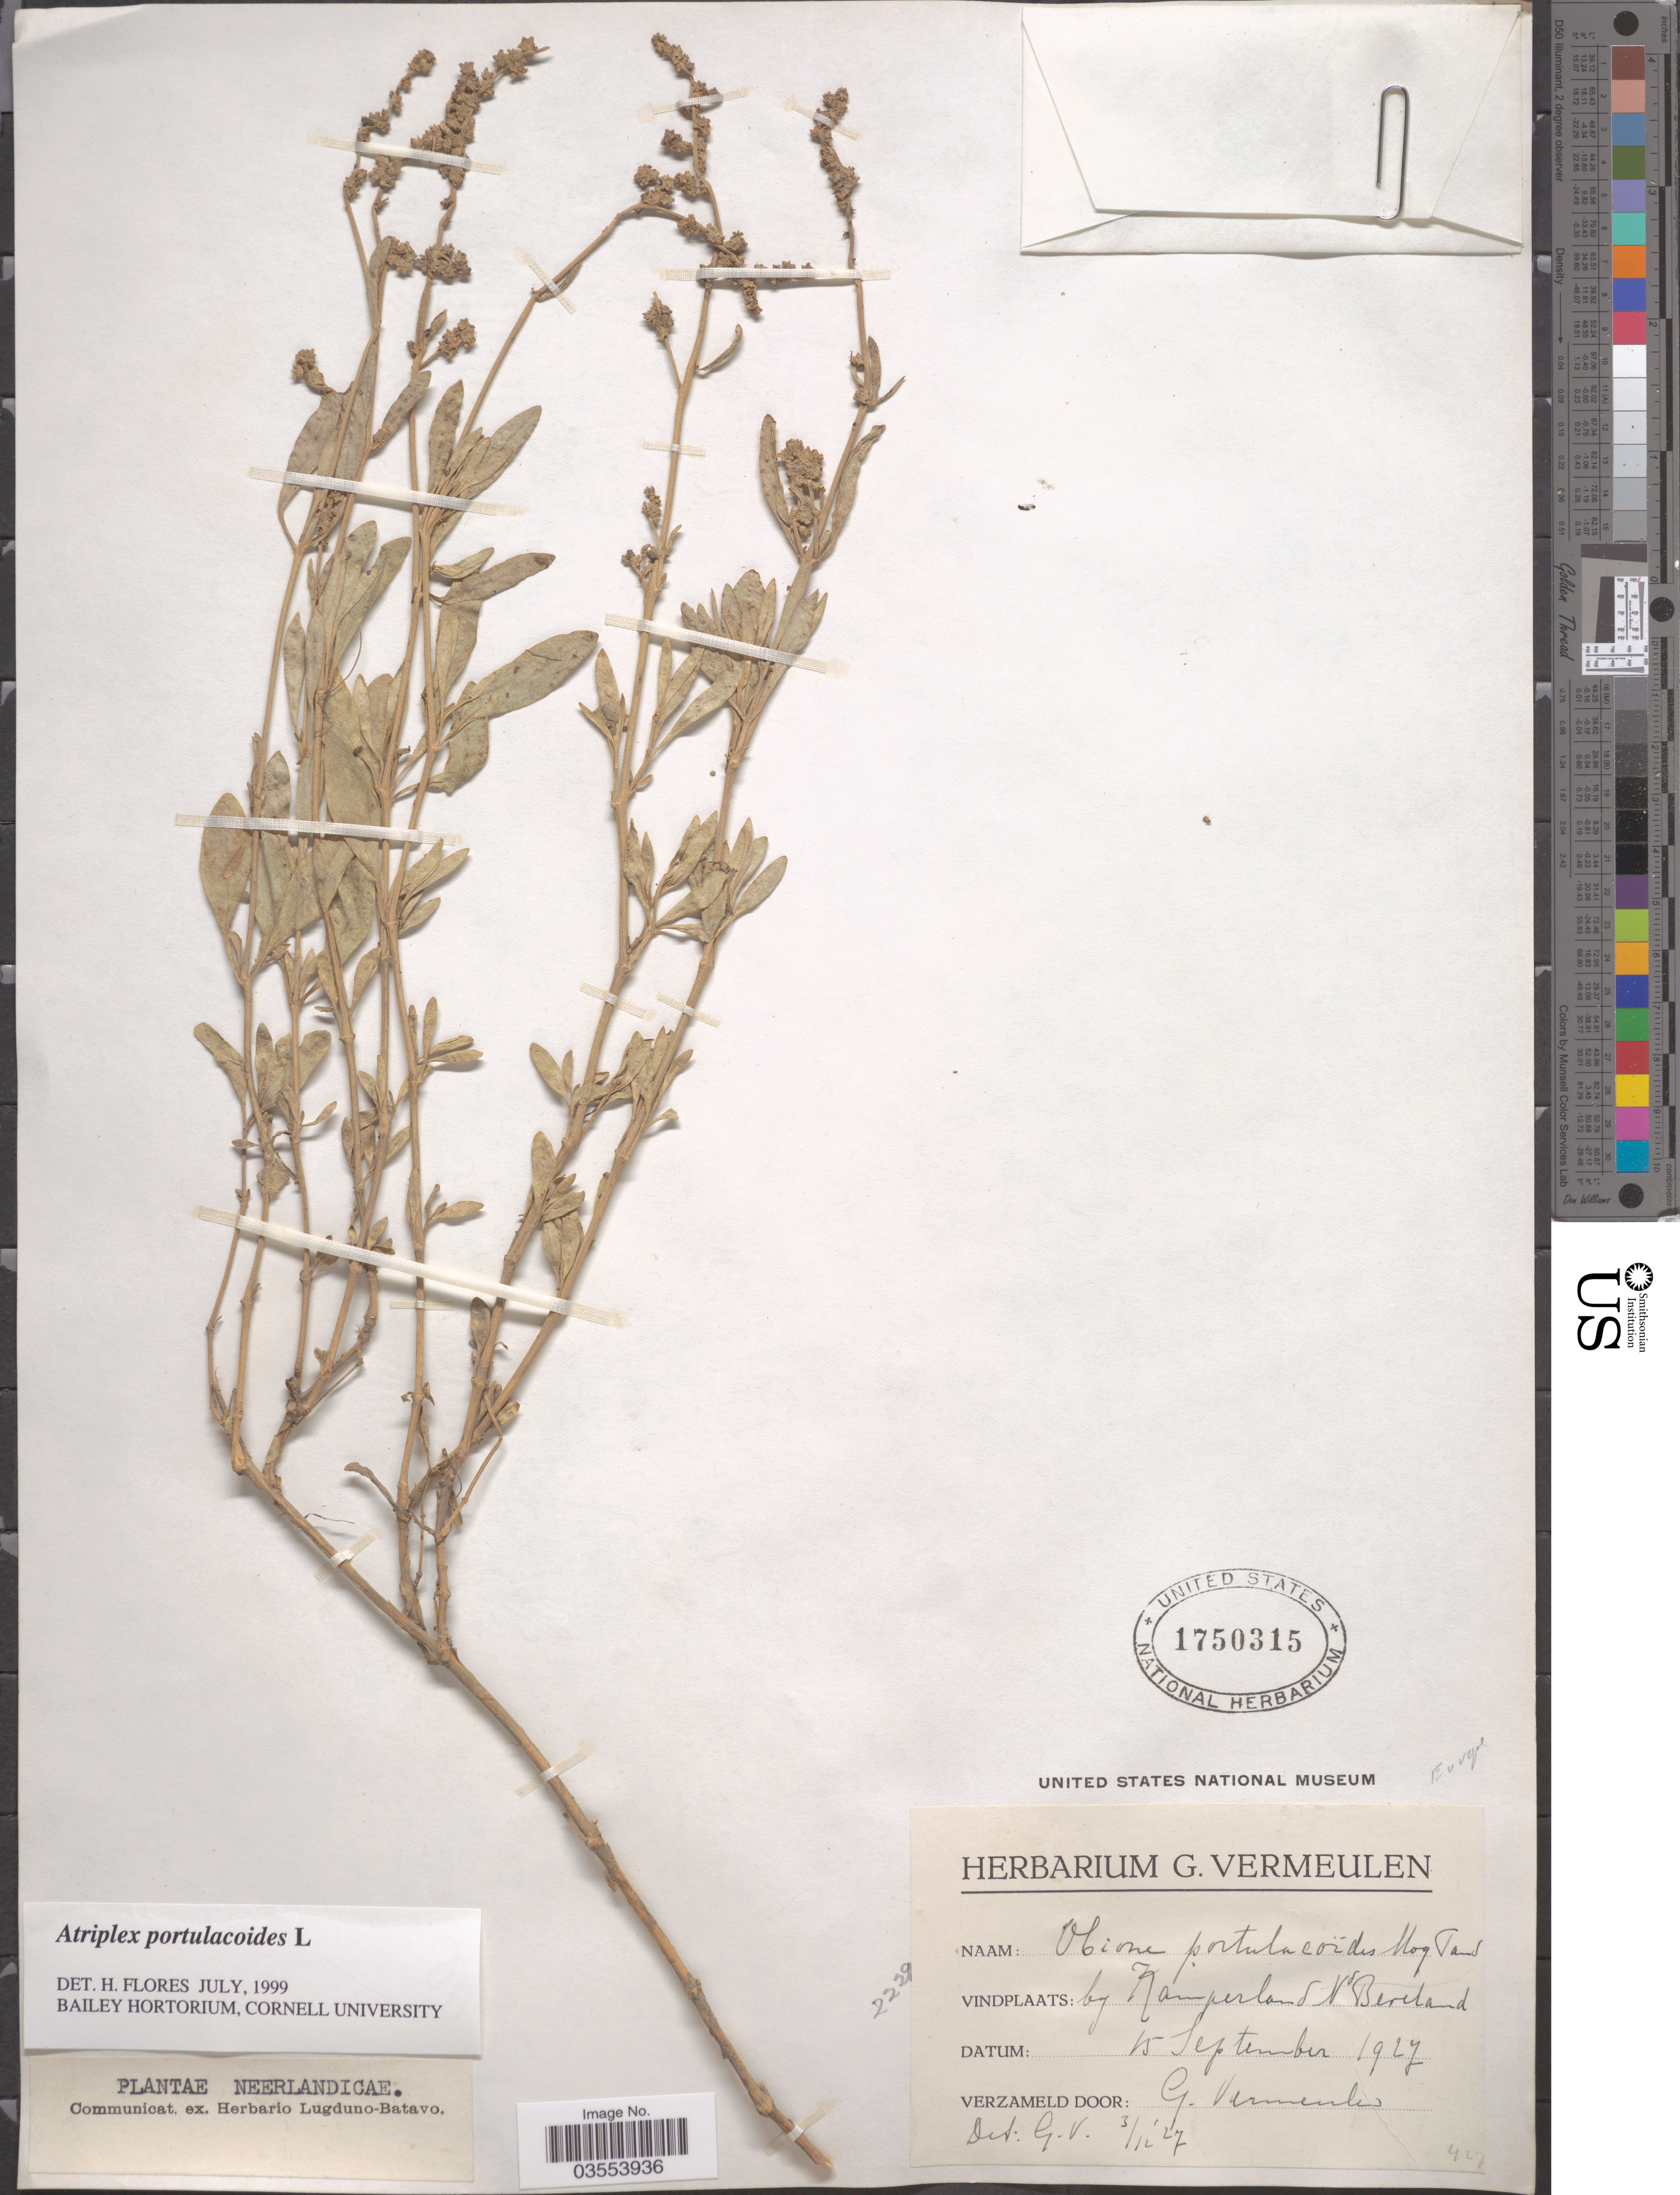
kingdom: Plantae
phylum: Tracheophyta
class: Magnoliopsida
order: Caryophyllales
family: Amaranthaceae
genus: Atriplex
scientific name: Atriplex portulacoides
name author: L.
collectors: G. Vermeulen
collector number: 427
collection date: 1967-09-15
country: Netherlands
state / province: Zeeland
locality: Kamperland Nd. Beveland.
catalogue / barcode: US 1750315